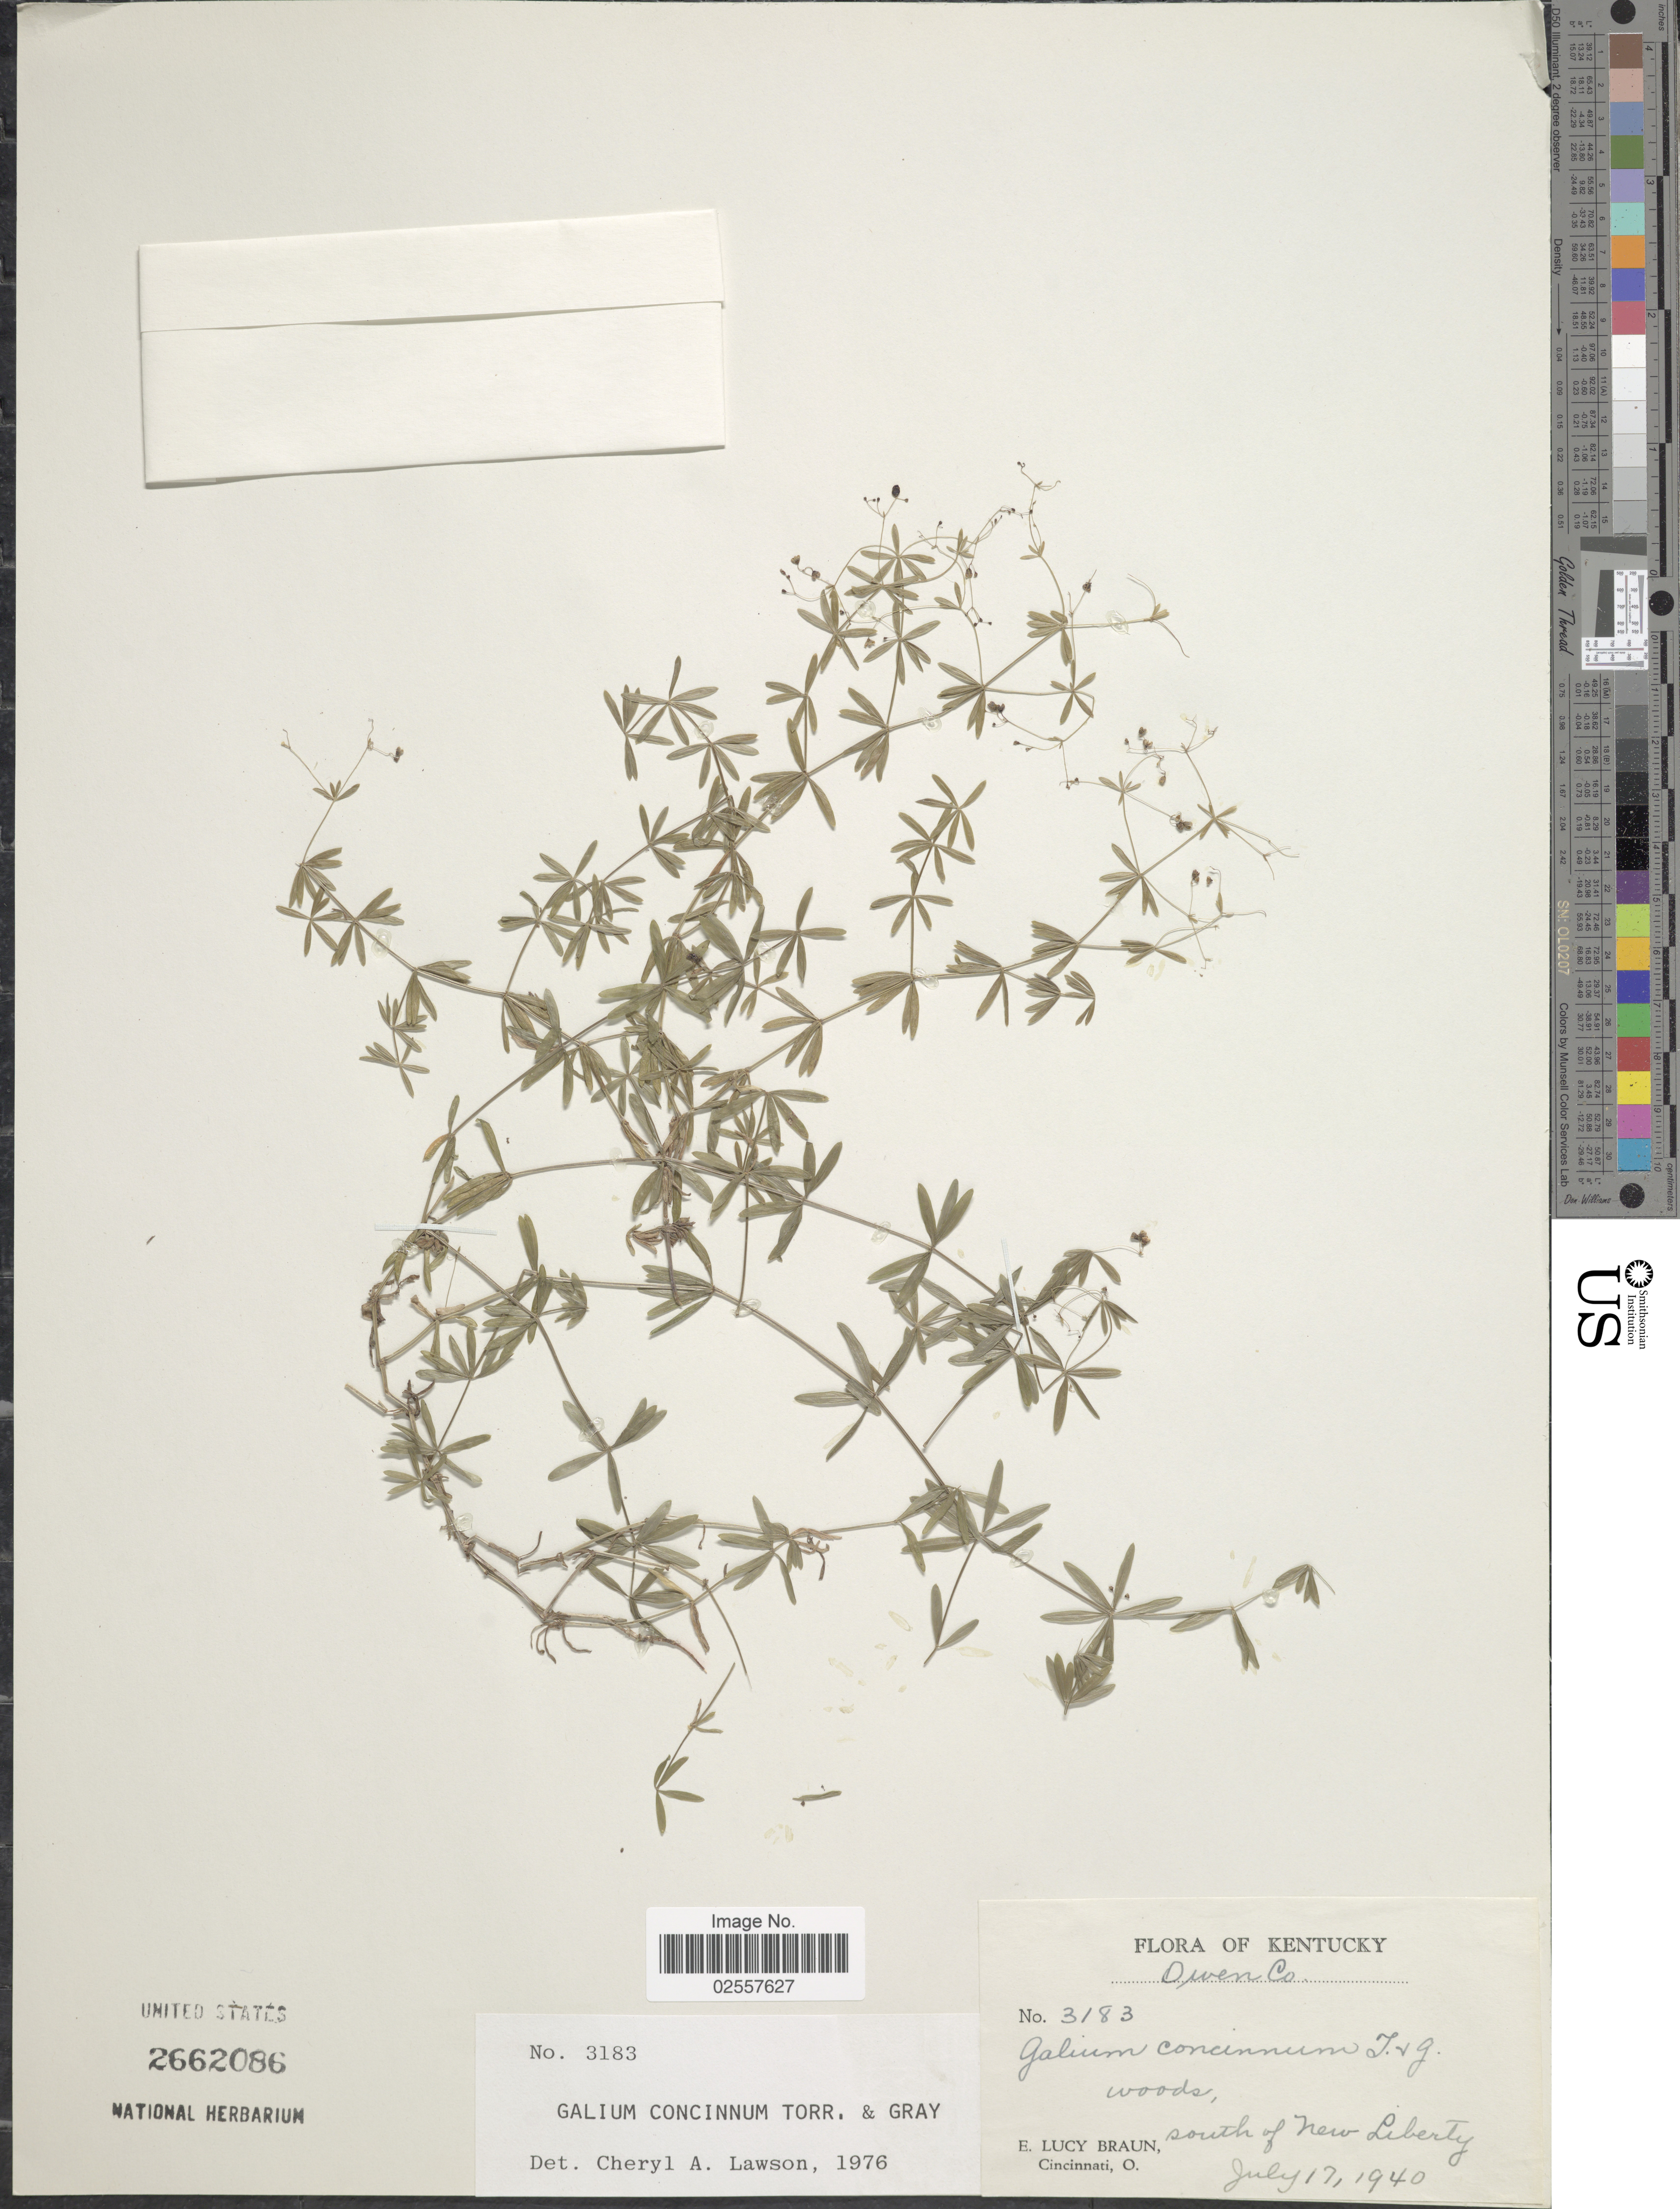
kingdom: Plantae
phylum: Tracheophyta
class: Magnoliopsida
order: Gentianales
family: Rubiaceae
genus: Galium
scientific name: Galium concinnum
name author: Torr. & A. Gray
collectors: E. L. Braun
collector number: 3183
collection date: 1940-07-17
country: United States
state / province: Kentucky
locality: Owen Co, woods, south of New Liberty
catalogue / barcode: US 2662086